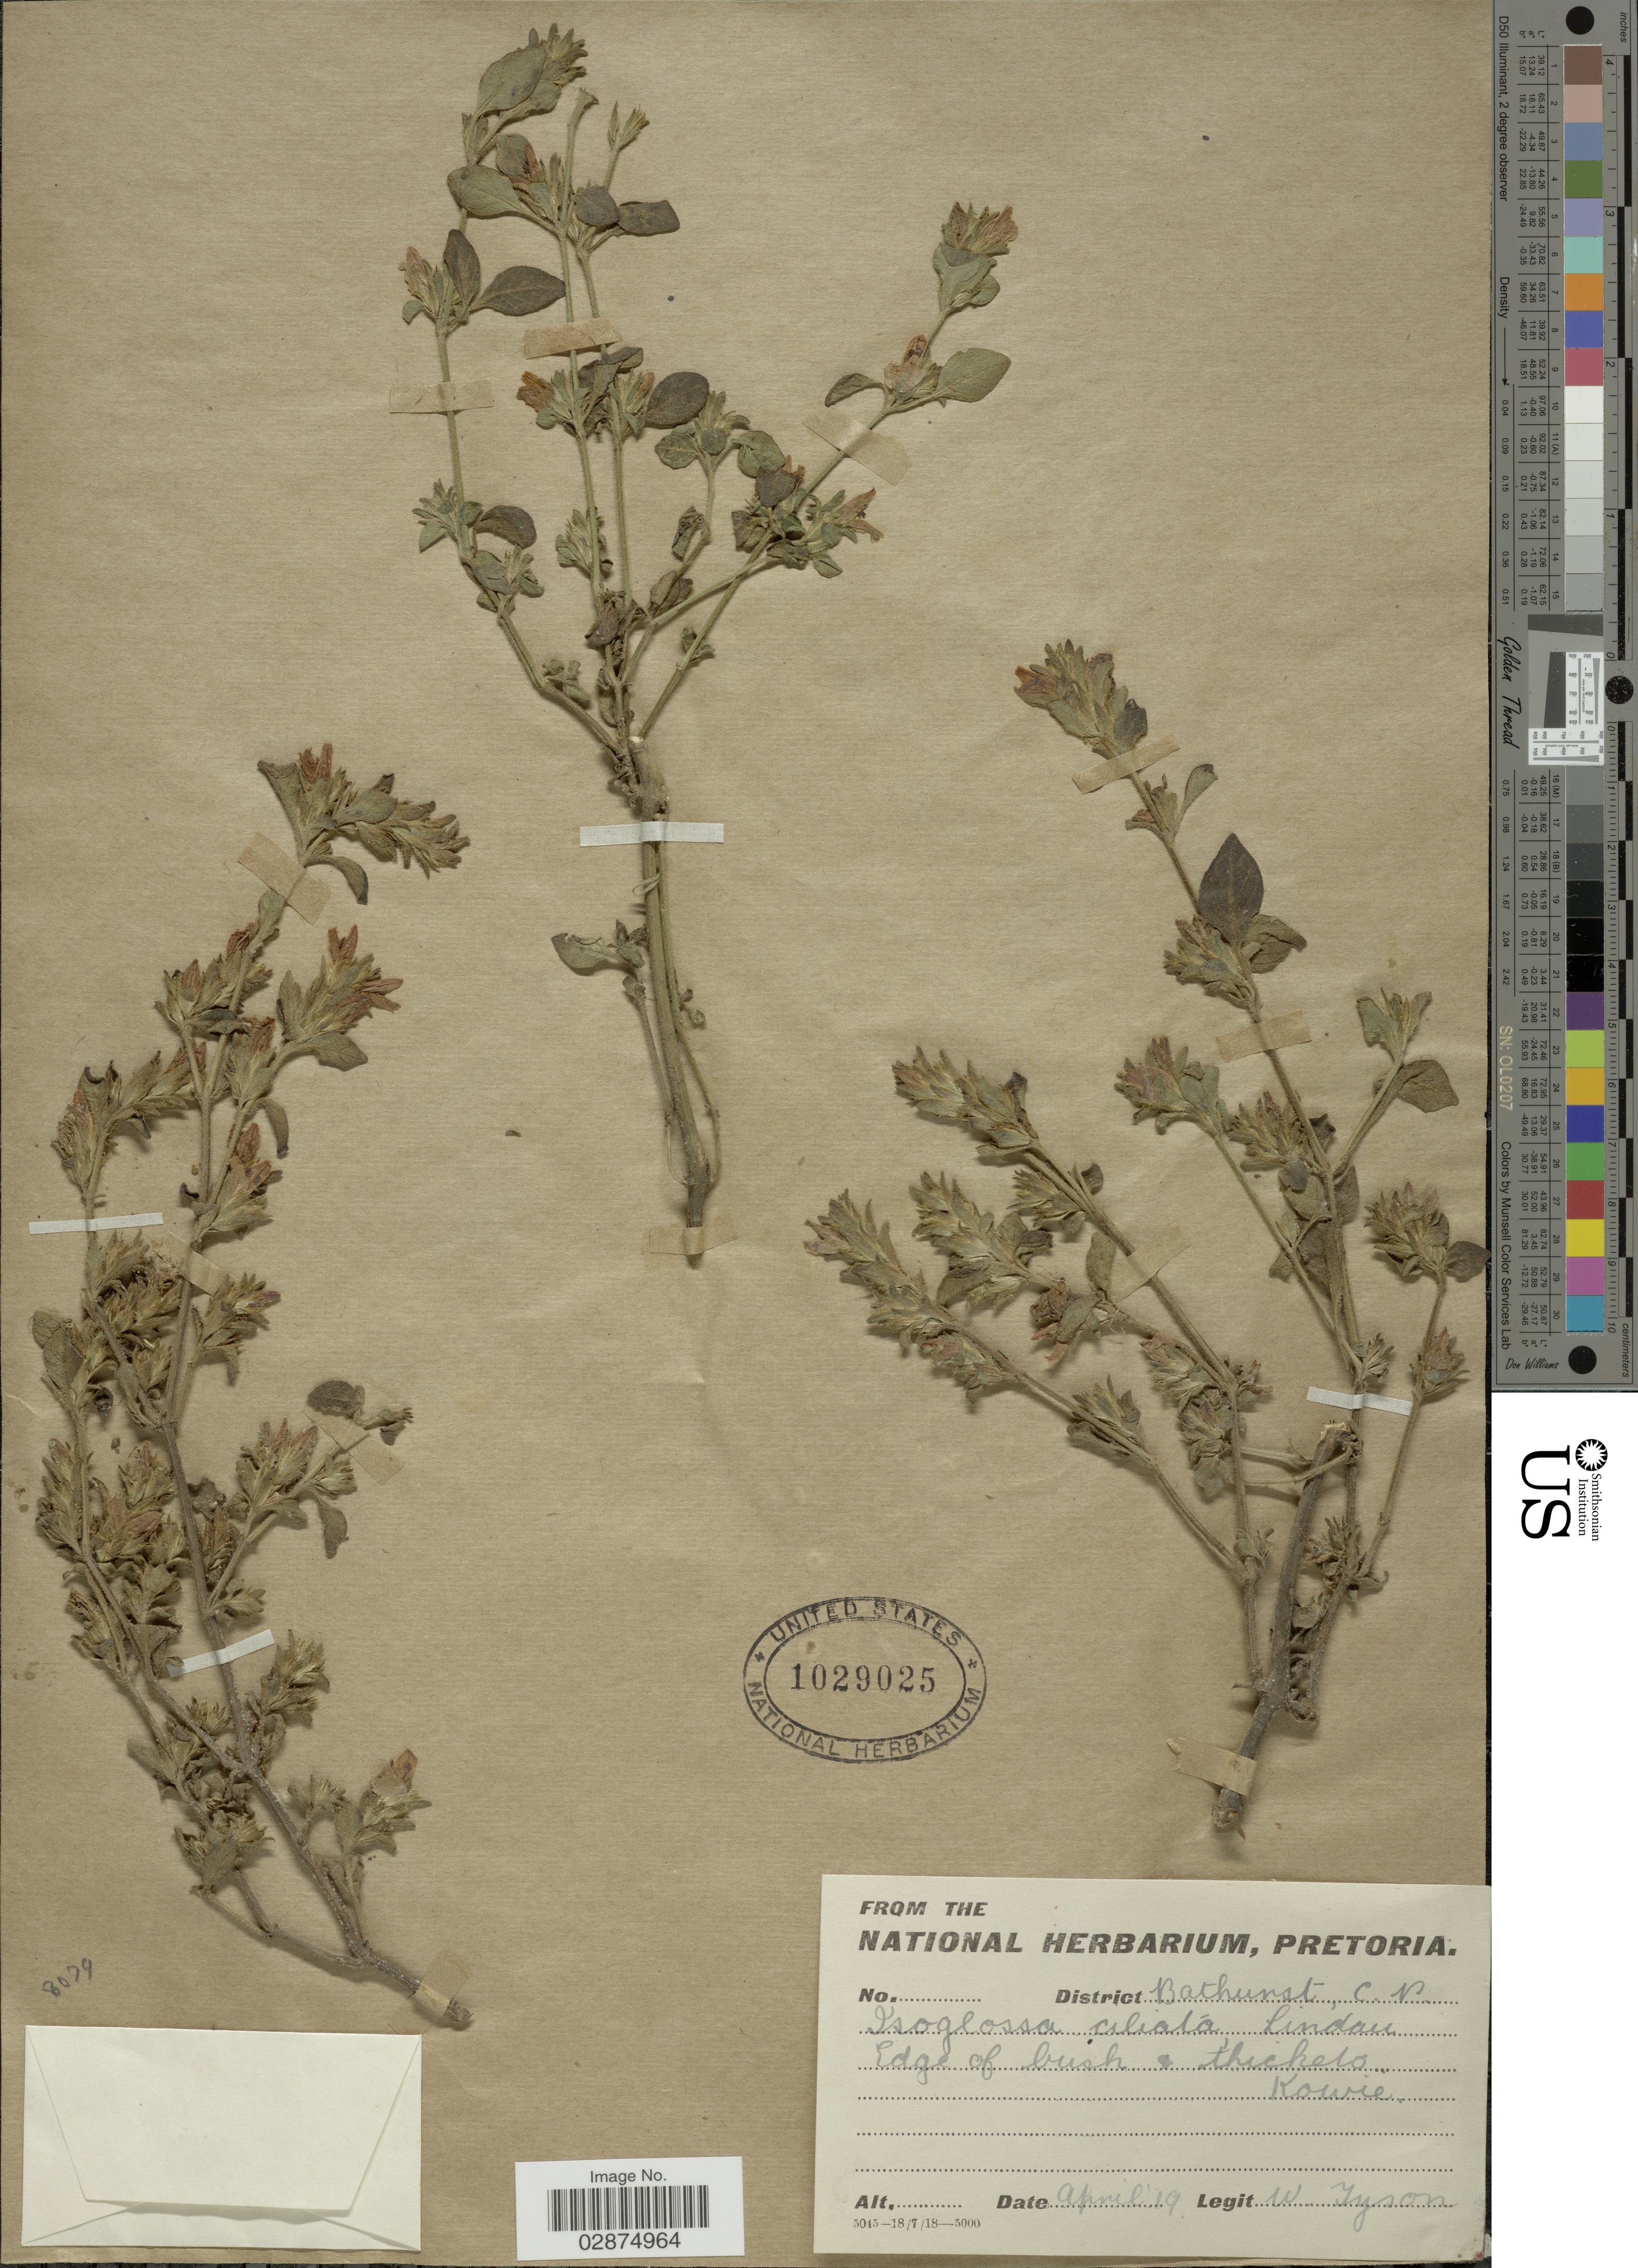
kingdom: Plantae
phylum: Tracheophyta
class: Magnoliopsida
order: Lamiales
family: Acanthaceae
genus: Isoglossa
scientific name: Isoglossa ciliata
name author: Lindau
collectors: W. Tyson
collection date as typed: Transcribed d/m/y: /4/19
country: South Africa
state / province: Eastern Cape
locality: District Bathurst, CP.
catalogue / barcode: US 1029025